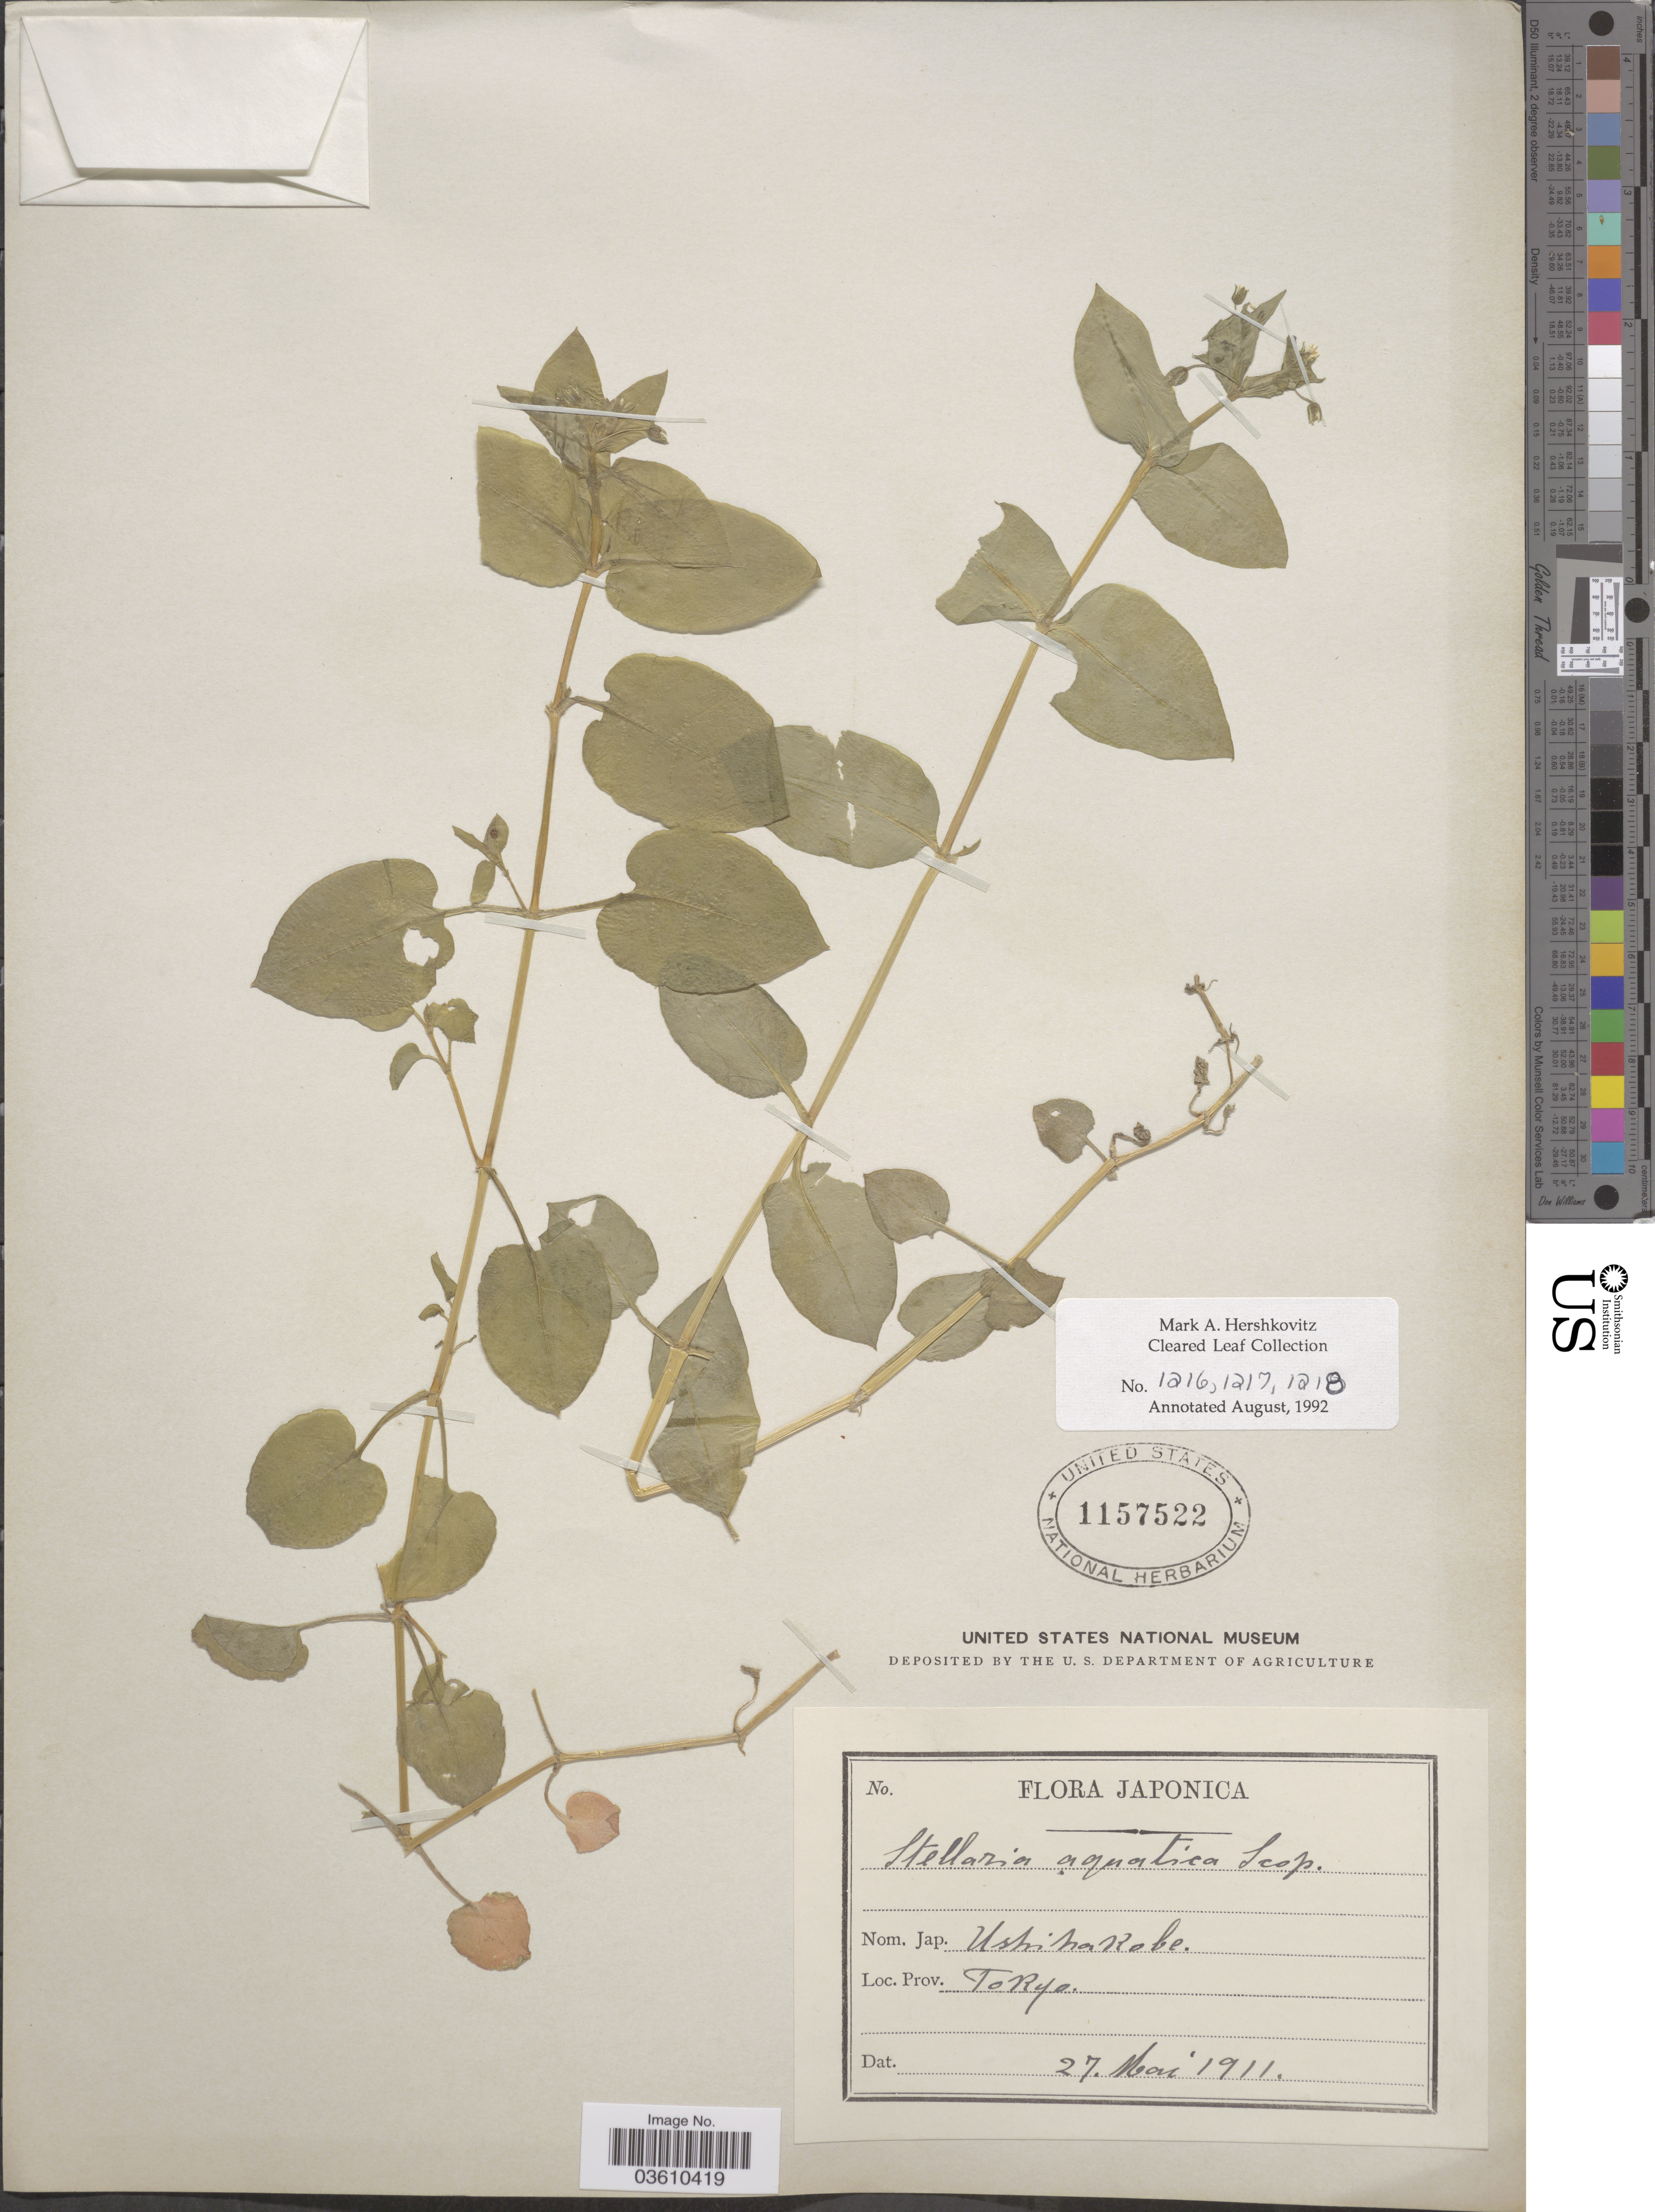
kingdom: Plantae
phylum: Tracheophyta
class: Magnoliopsida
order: Caryophyllales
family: Caryophyllaceae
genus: Stellaria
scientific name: Stellaria aquatica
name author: L.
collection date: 1911-05-27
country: Japan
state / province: Tokyo, Federal City of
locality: Tokyo.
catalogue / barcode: US 1157522